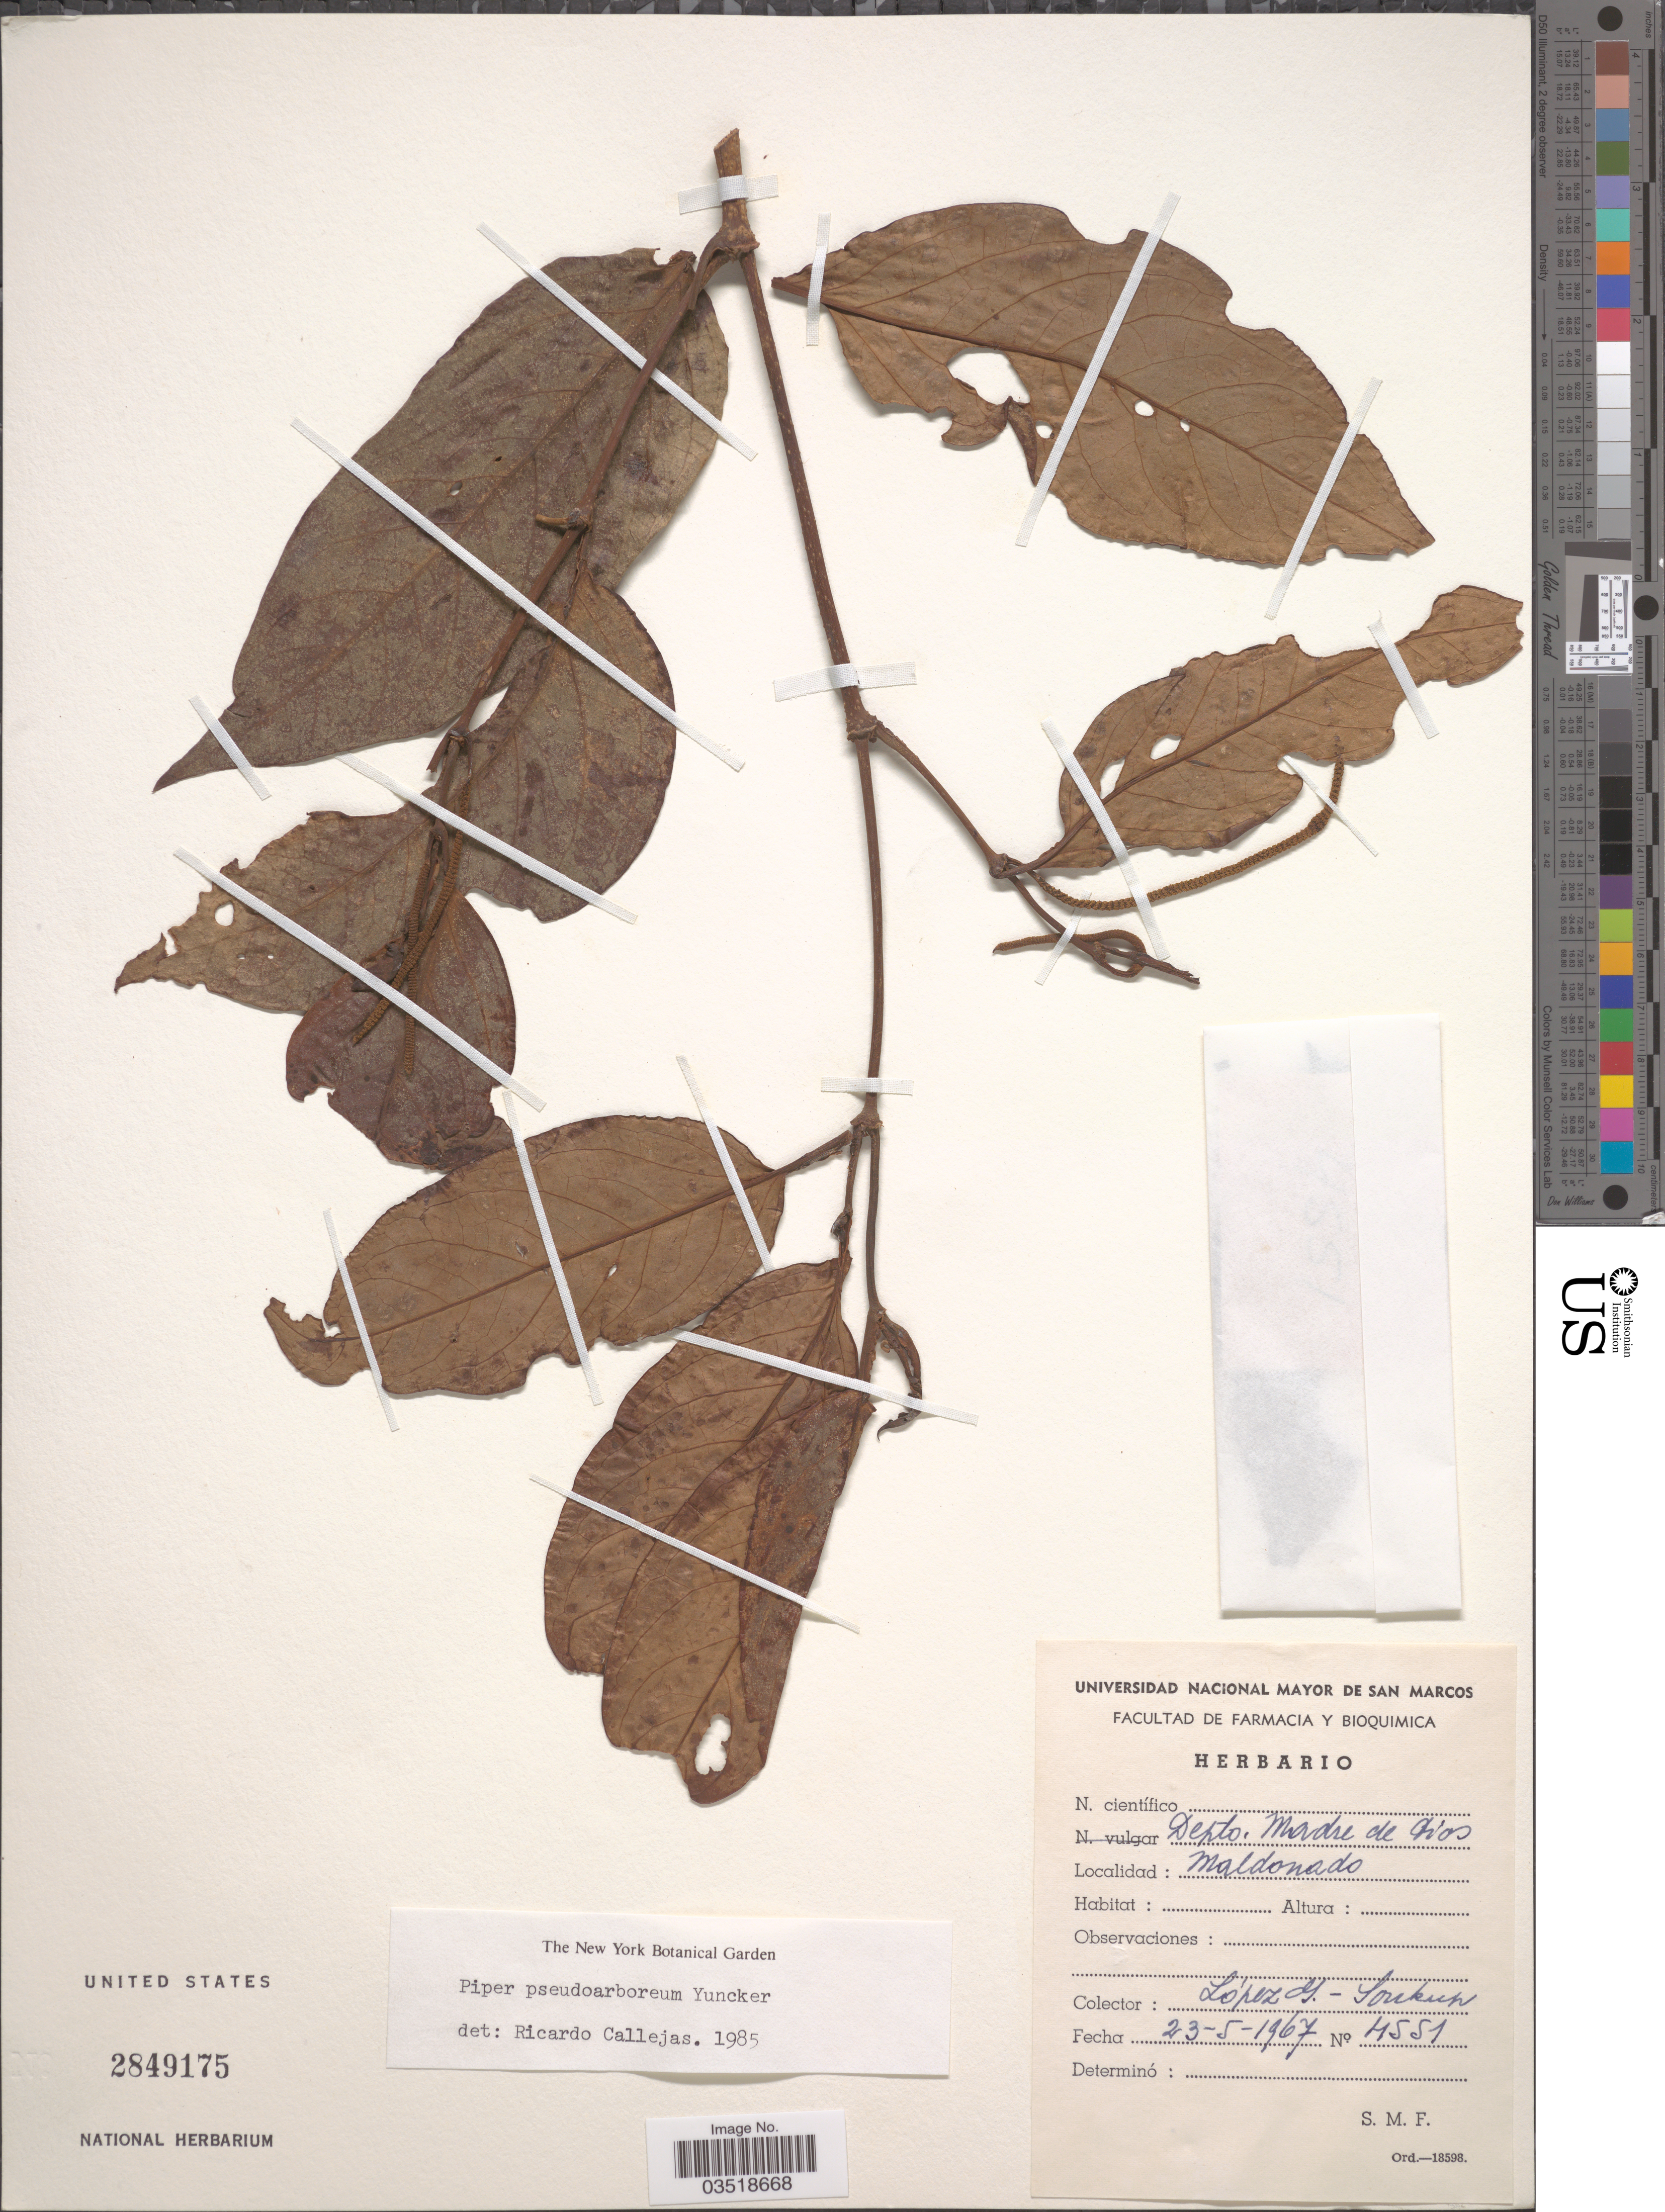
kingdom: Plantae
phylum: Tracheophyta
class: Magnoliopsida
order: Piperales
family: Piperaceae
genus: Piper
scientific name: Piper pseudoarboreum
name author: Yunck.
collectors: G. Lopéz & -- Soukup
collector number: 4551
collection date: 1967-05-23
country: Peru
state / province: Madre de Dios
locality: Depto: Madre de Dios. Maldonado.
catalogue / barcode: US 2849175